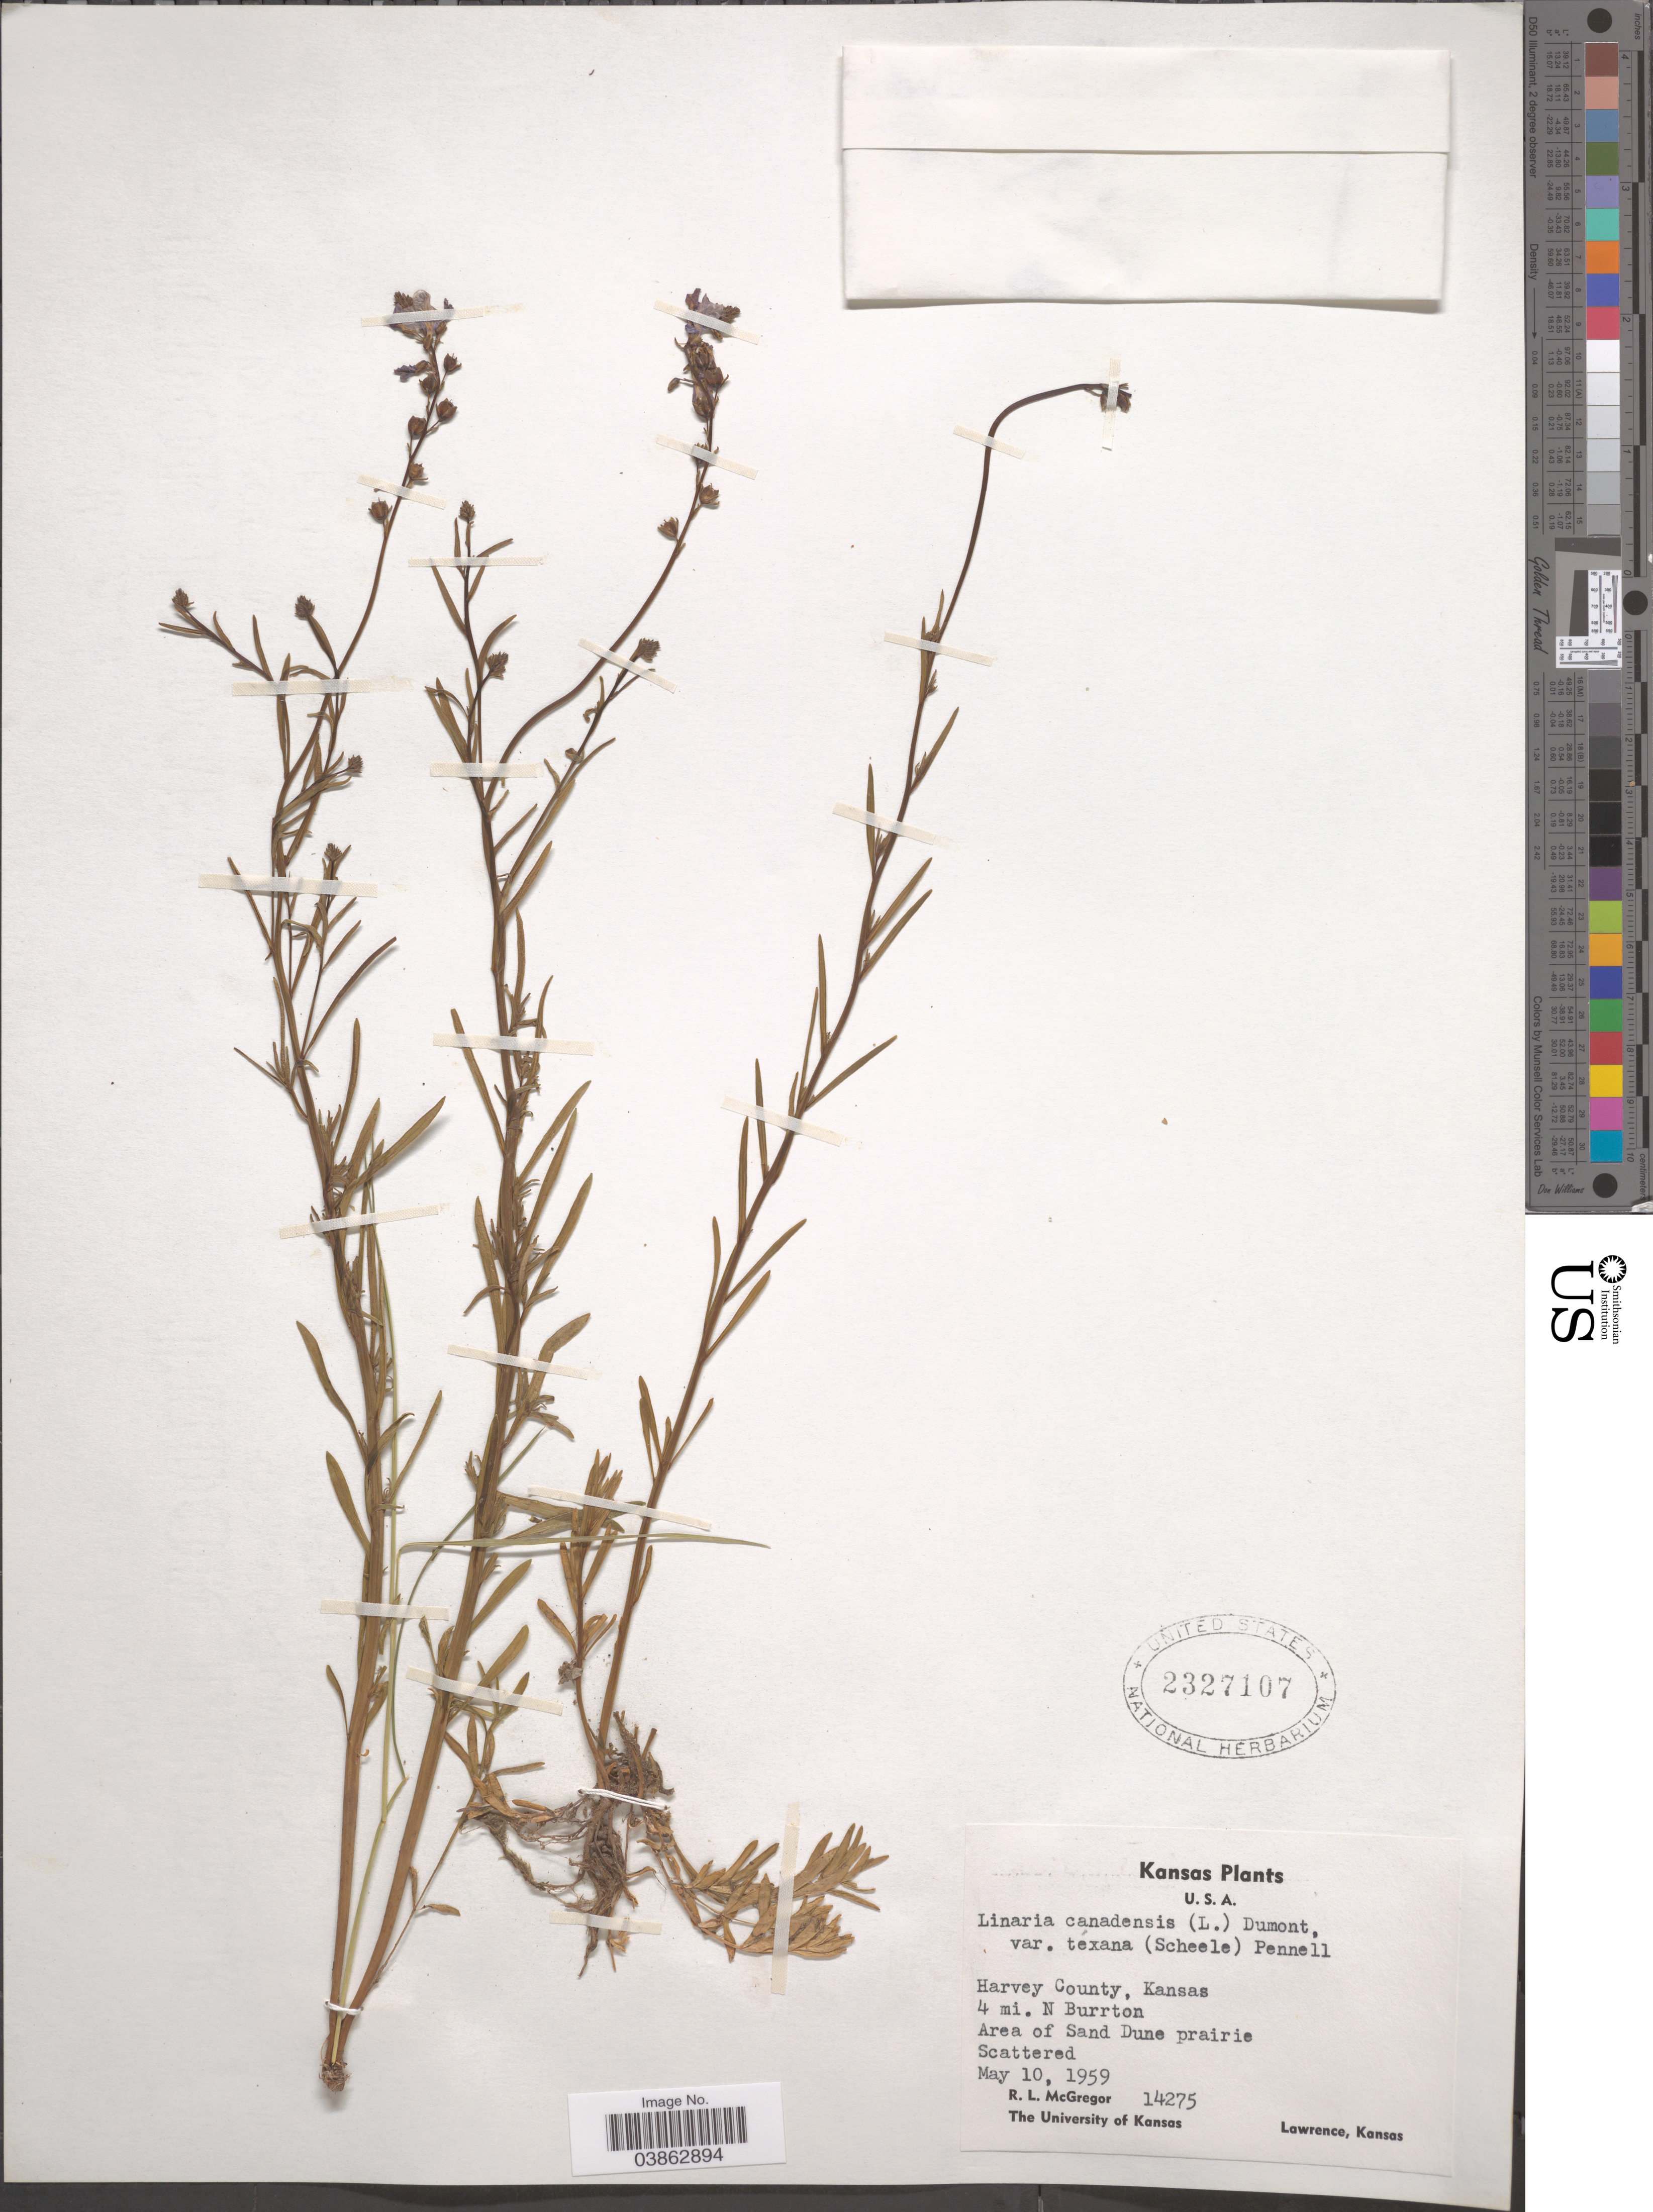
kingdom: Plantae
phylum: Tracheophyta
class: Magnoliopsida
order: Lamiales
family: Plantaginaceae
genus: Linaria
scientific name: Linaria texana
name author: Scheele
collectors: R. McGregor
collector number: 14275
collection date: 1959-05-10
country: United States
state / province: Kansas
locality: Harvey County. 4 mi. N Burrton. Area of Sand Dune prairie.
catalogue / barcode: US 2327107